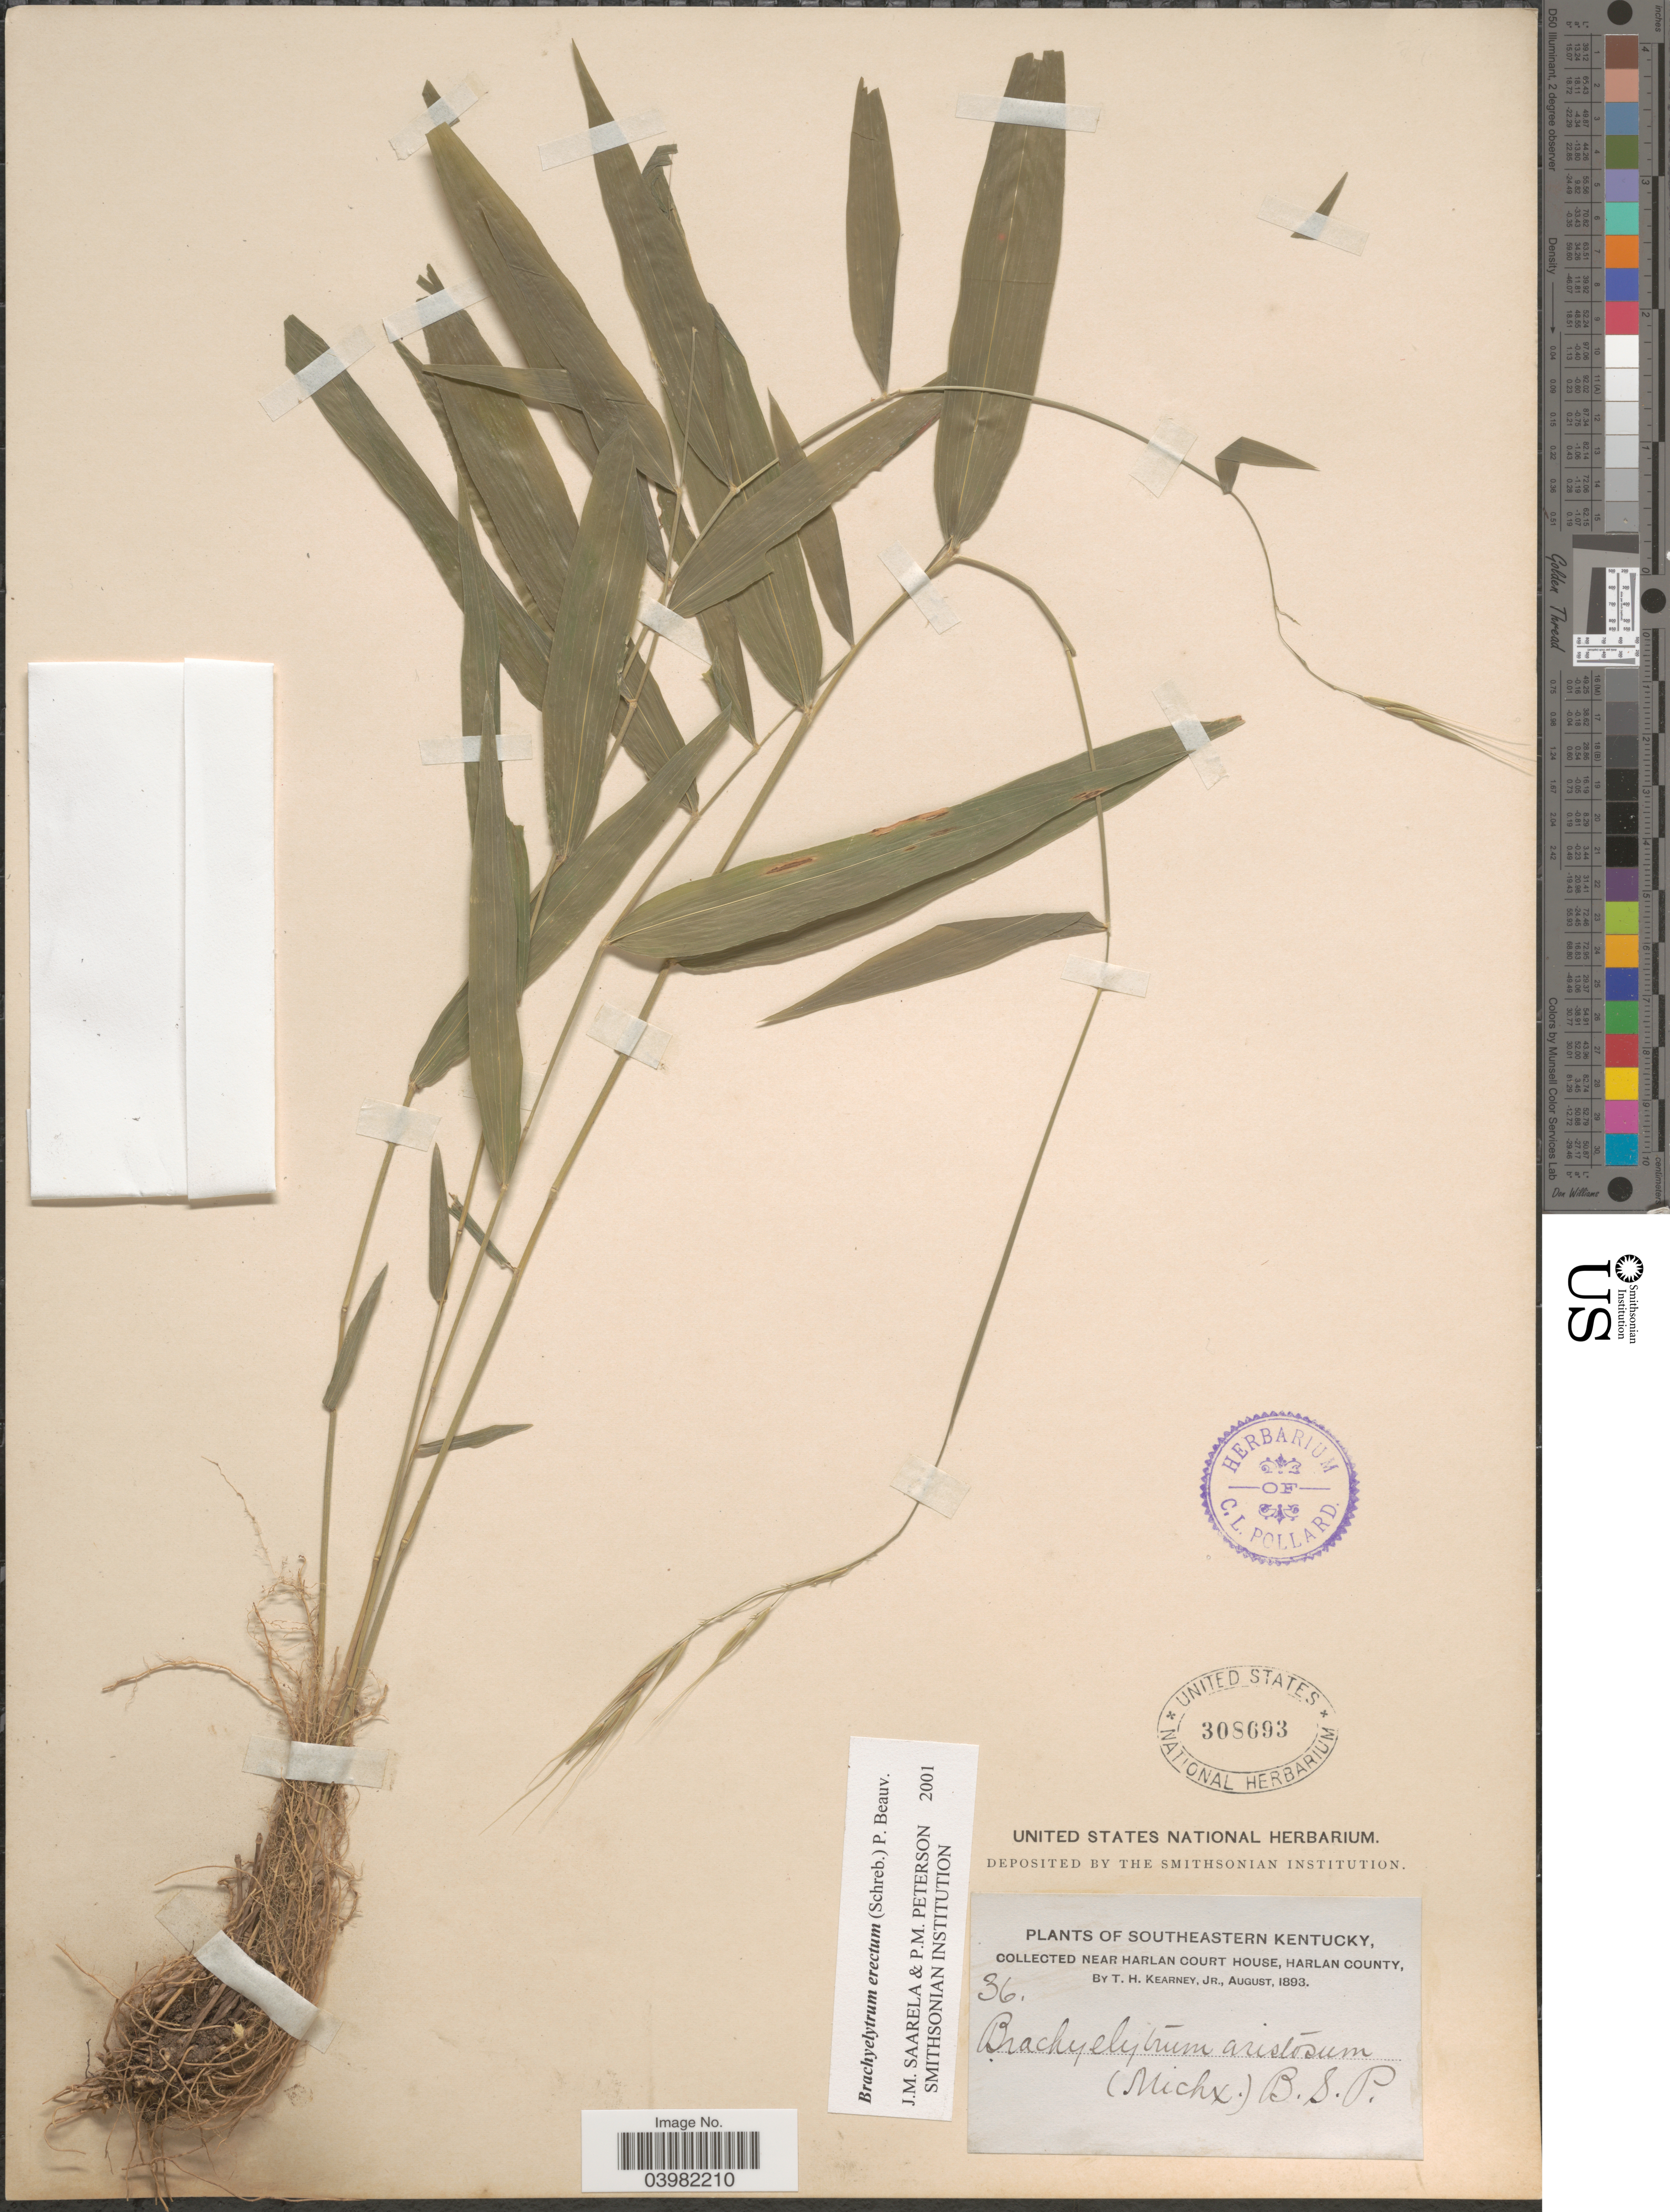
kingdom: Plantae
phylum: Tracheophyta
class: Liliopsida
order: Poales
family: Poaceae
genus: Brachyelytrum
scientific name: Brachyelytrum erectum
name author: (Schreb.) P. Beauv.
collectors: T. H. Kearney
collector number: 36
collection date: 1893-08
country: United States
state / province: Kentucky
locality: Southeastern Kentucky. Near Harlan Court House, Harlan County.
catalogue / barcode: US 308693